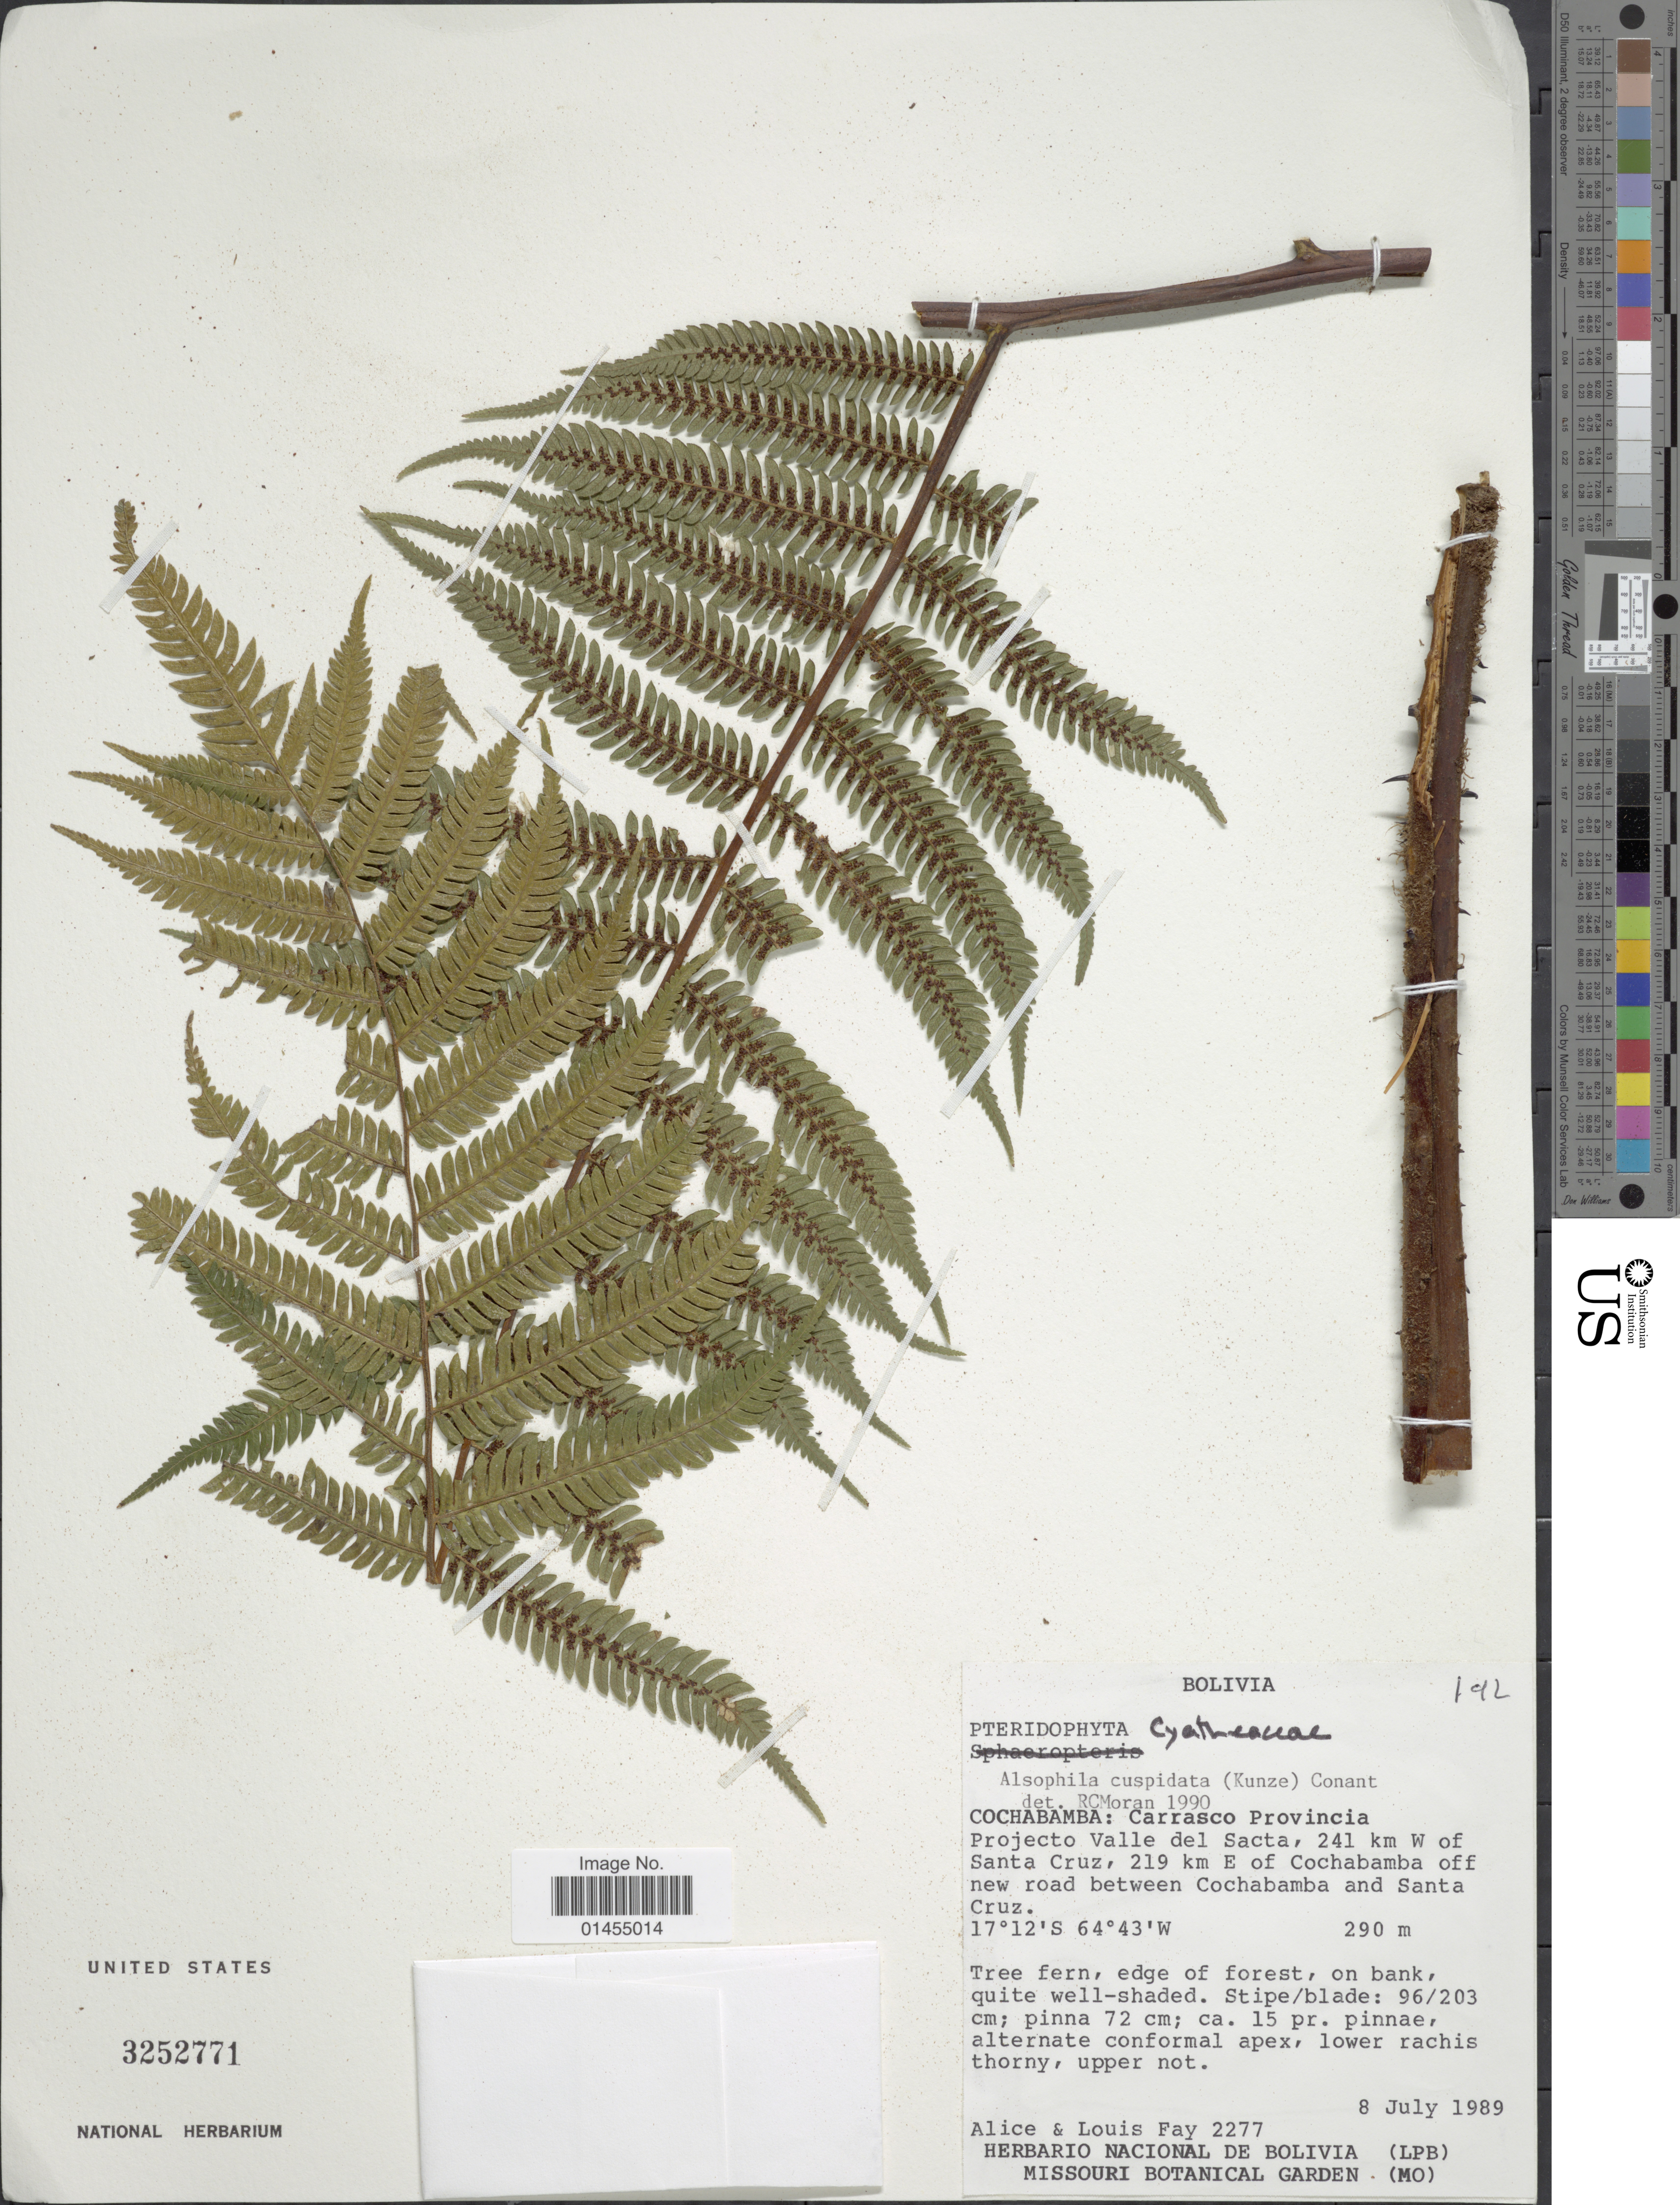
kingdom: Plantae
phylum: Tracheophyta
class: Polypodiopsida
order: Cyatheales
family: Cyatheaceae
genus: Alsophila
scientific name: Alsophila cuspidata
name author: (Kunze) D.S. Conant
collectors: A. Fay & L. Fay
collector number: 2277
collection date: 1989-07-08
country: Bolivia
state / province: Cochabamba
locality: Carrasco Provincia. Projecto Valle del Sacta, 241 km W of Santa Cruz, 219 km E of Cochabamba off new road between Cochabamba and Santa Cruz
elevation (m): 290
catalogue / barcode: US 3252771